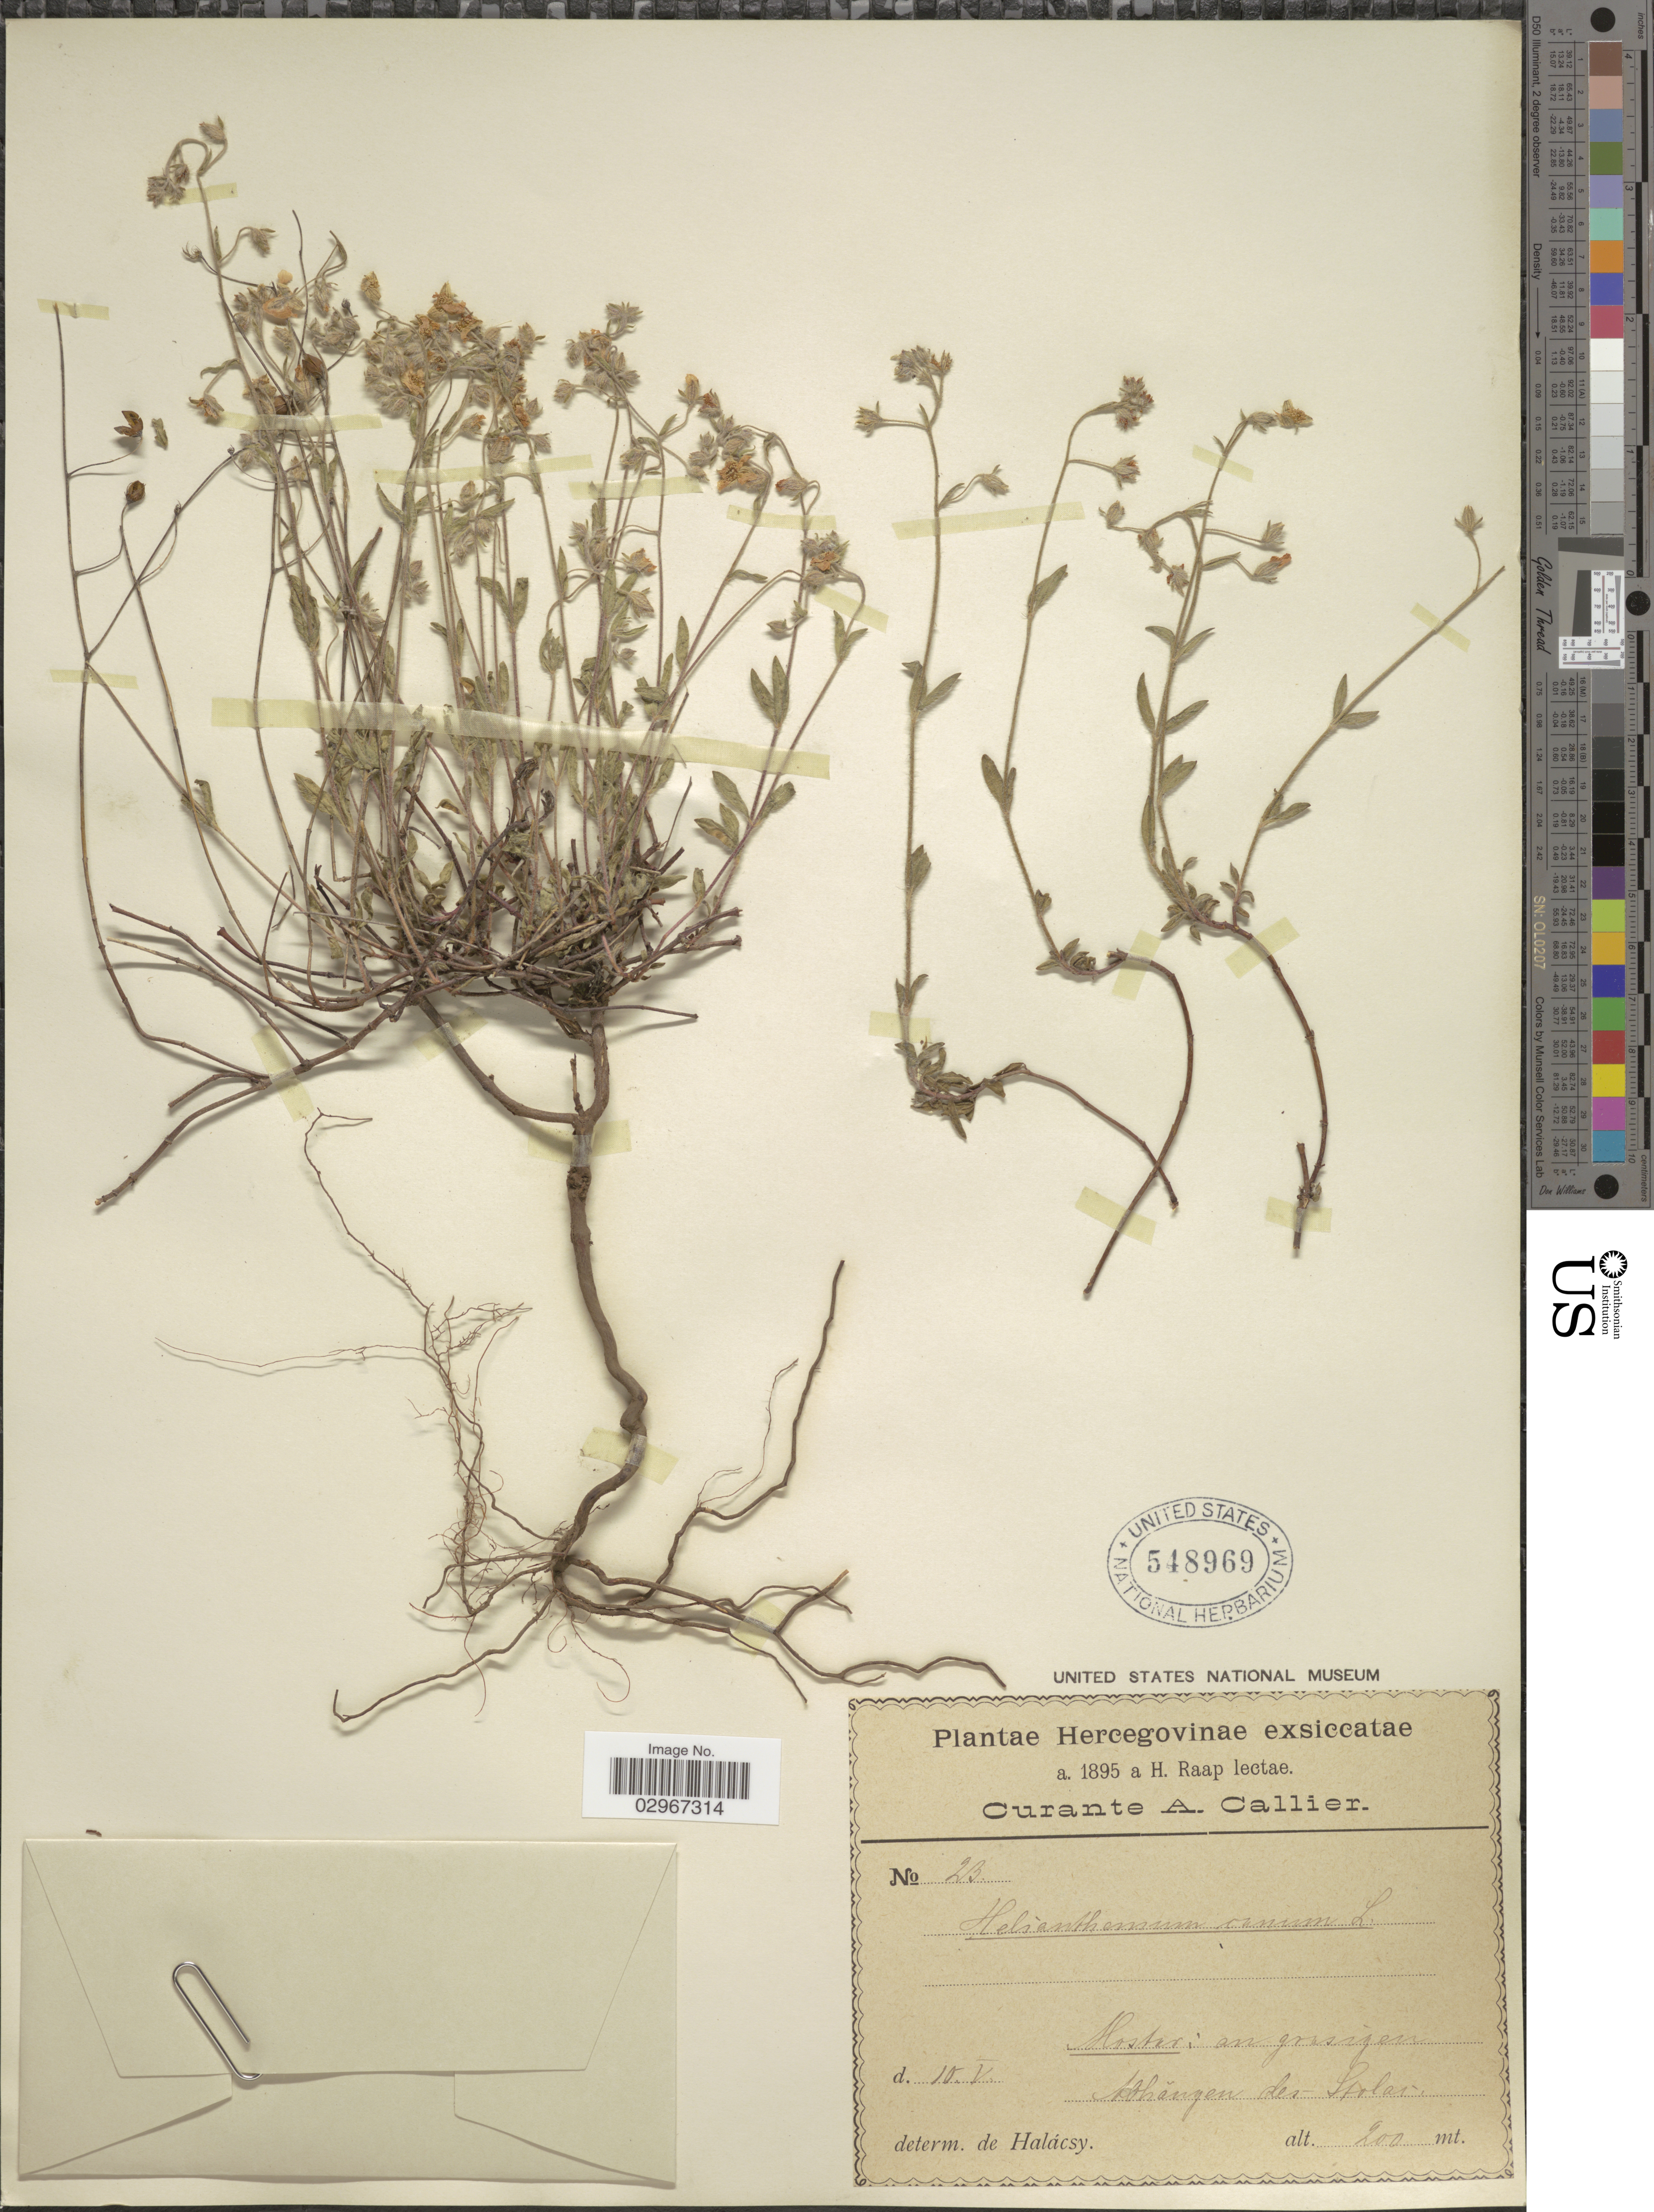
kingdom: Plantae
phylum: Tracheophyta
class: Magnoliopsida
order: Malvales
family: Cistaceae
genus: Helianthemum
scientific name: Helianthemum sp.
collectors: H. Raap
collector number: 23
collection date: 1895-05-10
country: Bosnia and Herzegovina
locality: Hercegovinae, Mostar: an grasigen, Abhangen des Stolar.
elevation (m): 200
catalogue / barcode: US 548969